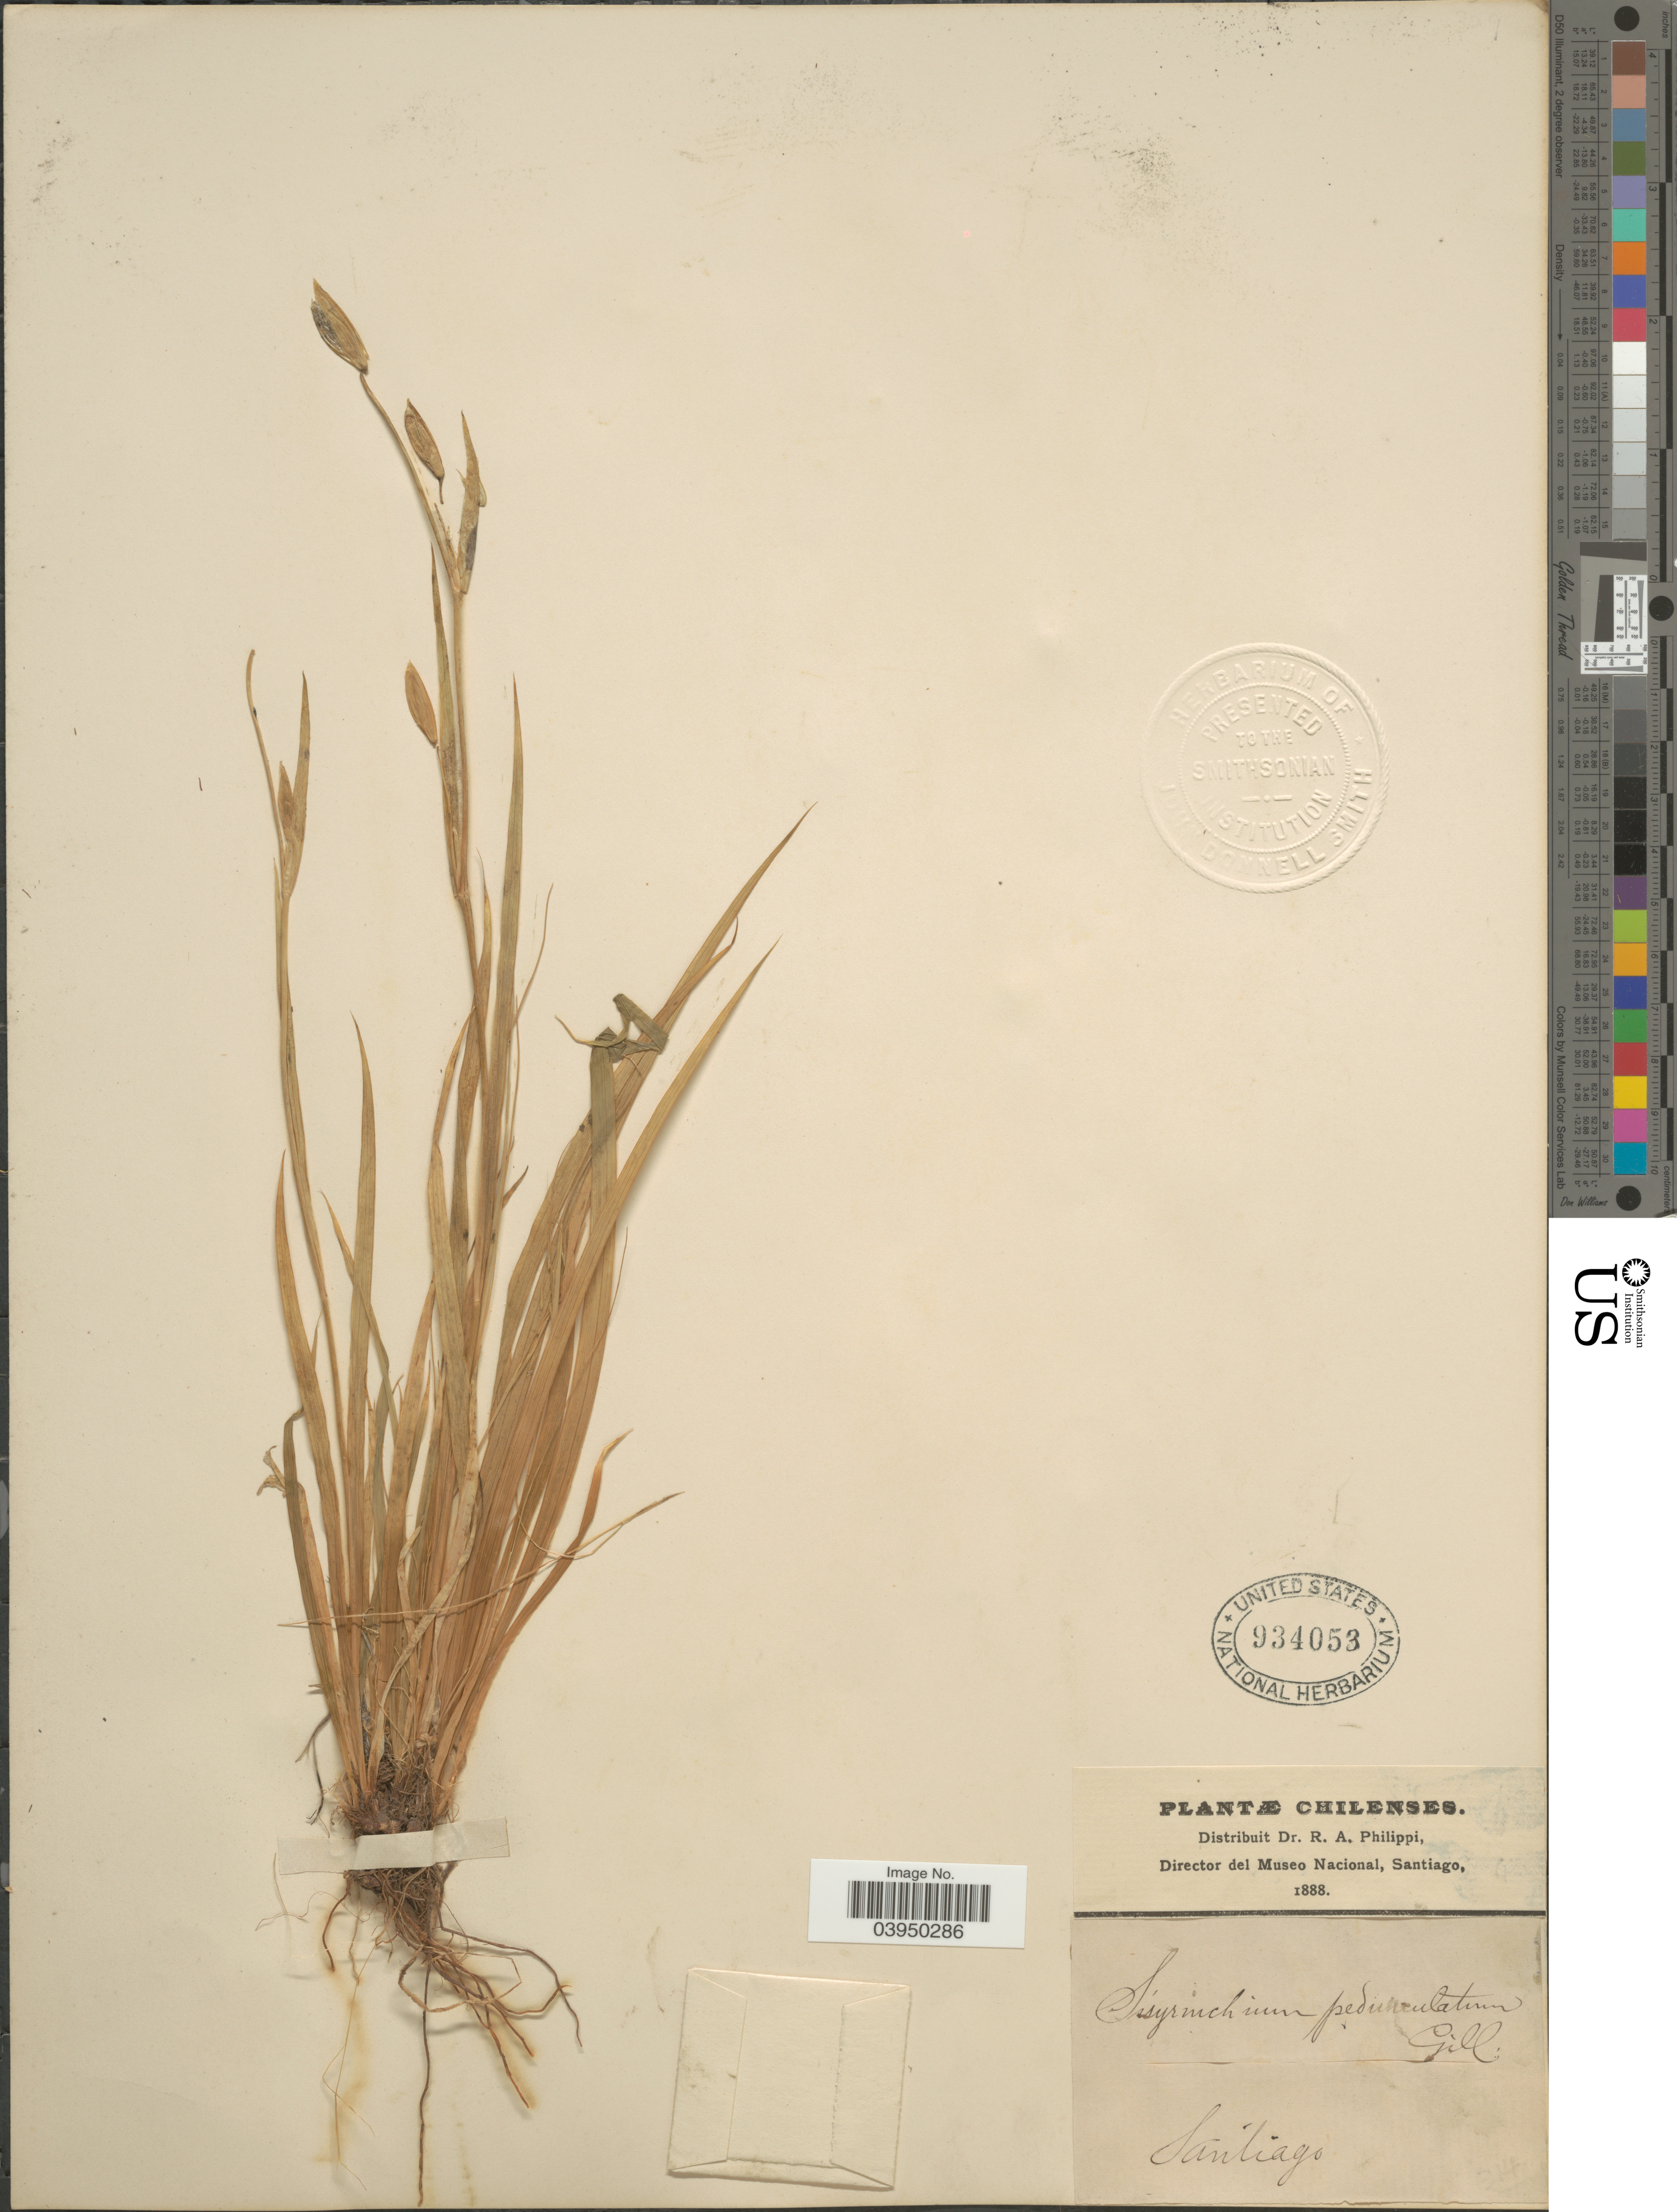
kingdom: Plantae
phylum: Tracheophyta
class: Liliopsida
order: Asparagales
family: Iridaceae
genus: Solenomelus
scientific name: Solenomelus pedunculatus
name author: (Gillies ex Hook.) Hochr.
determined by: Strong, Mark T., (BOT), Smithsonian Institution - National Museum of Natural History (UNITED STATES)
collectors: ex. herb. R.A. Philippi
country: Chile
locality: Santiago.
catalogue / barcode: US 934053